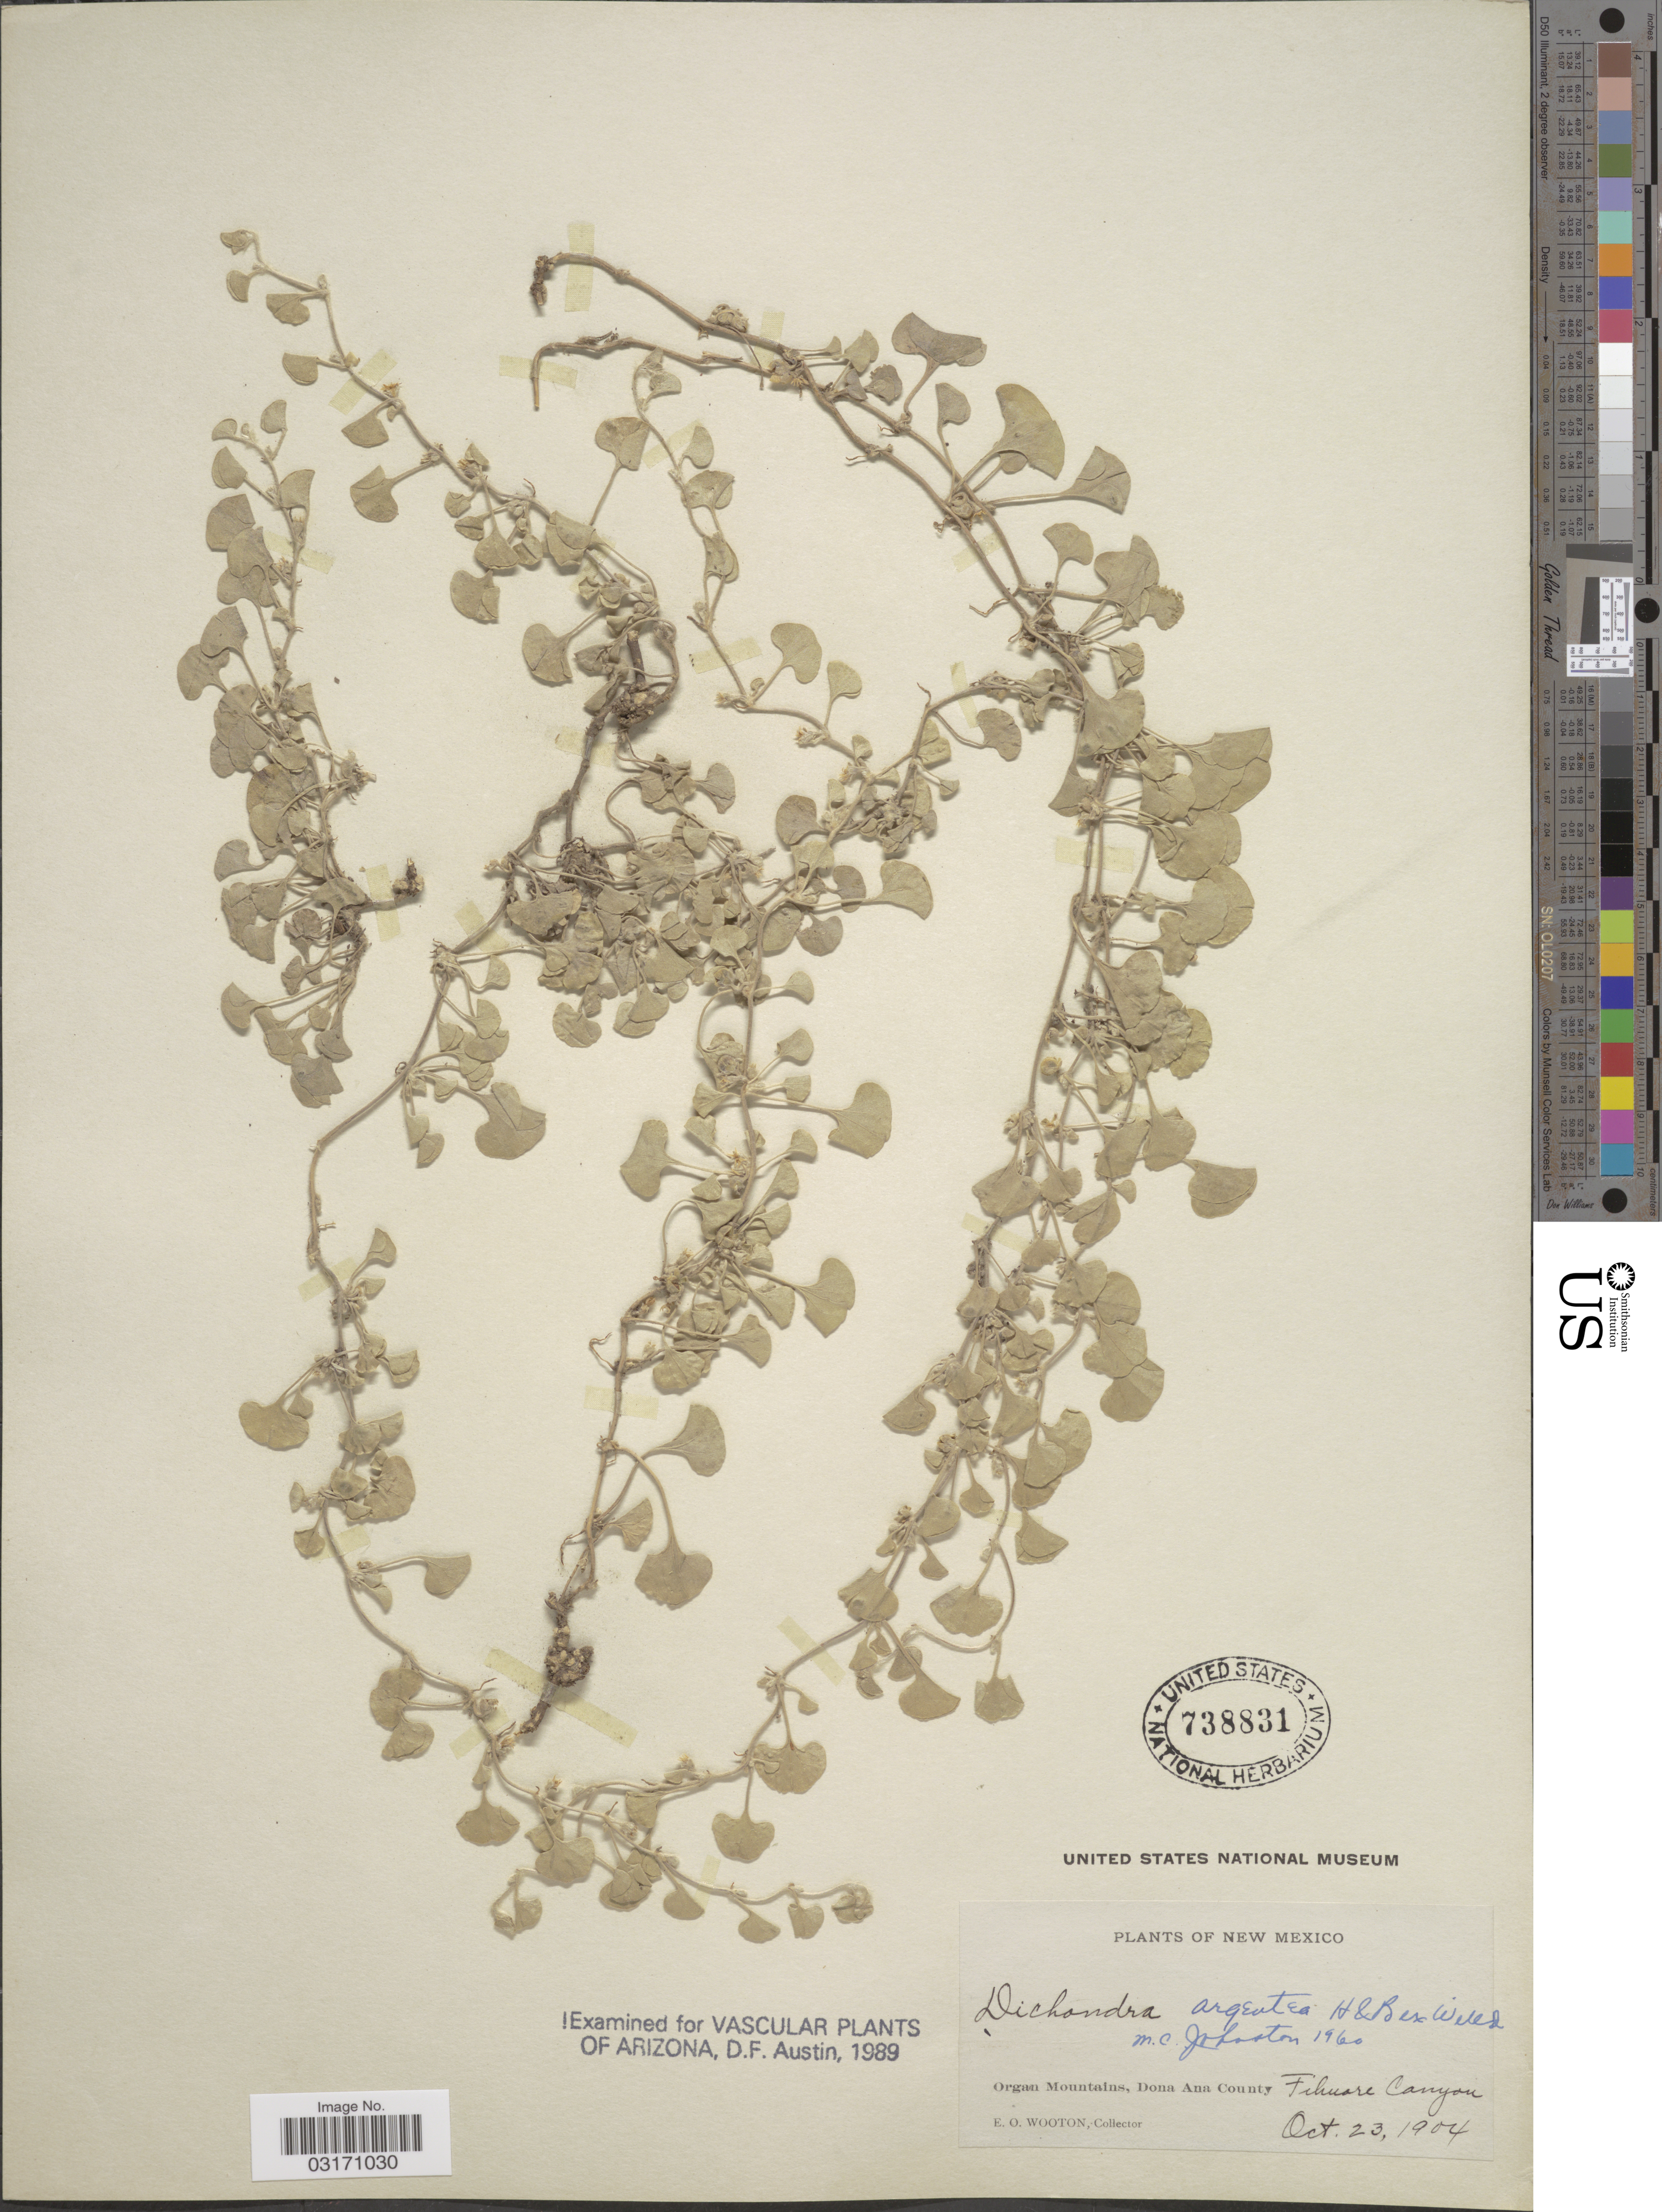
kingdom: Plantae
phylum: Tracheophyta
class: Magnoliopsida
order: Solanales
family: Convolvulaceae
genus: Dichondra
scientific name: Dichondra argentea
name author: Humb. & Bonpl. ex Willd.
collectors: E. O. Wooton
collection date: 1904-10-23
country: United States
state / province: New Mexico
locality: Organ Mountains, Dona Ana County Filmore Canyon.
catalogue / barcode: US 738831